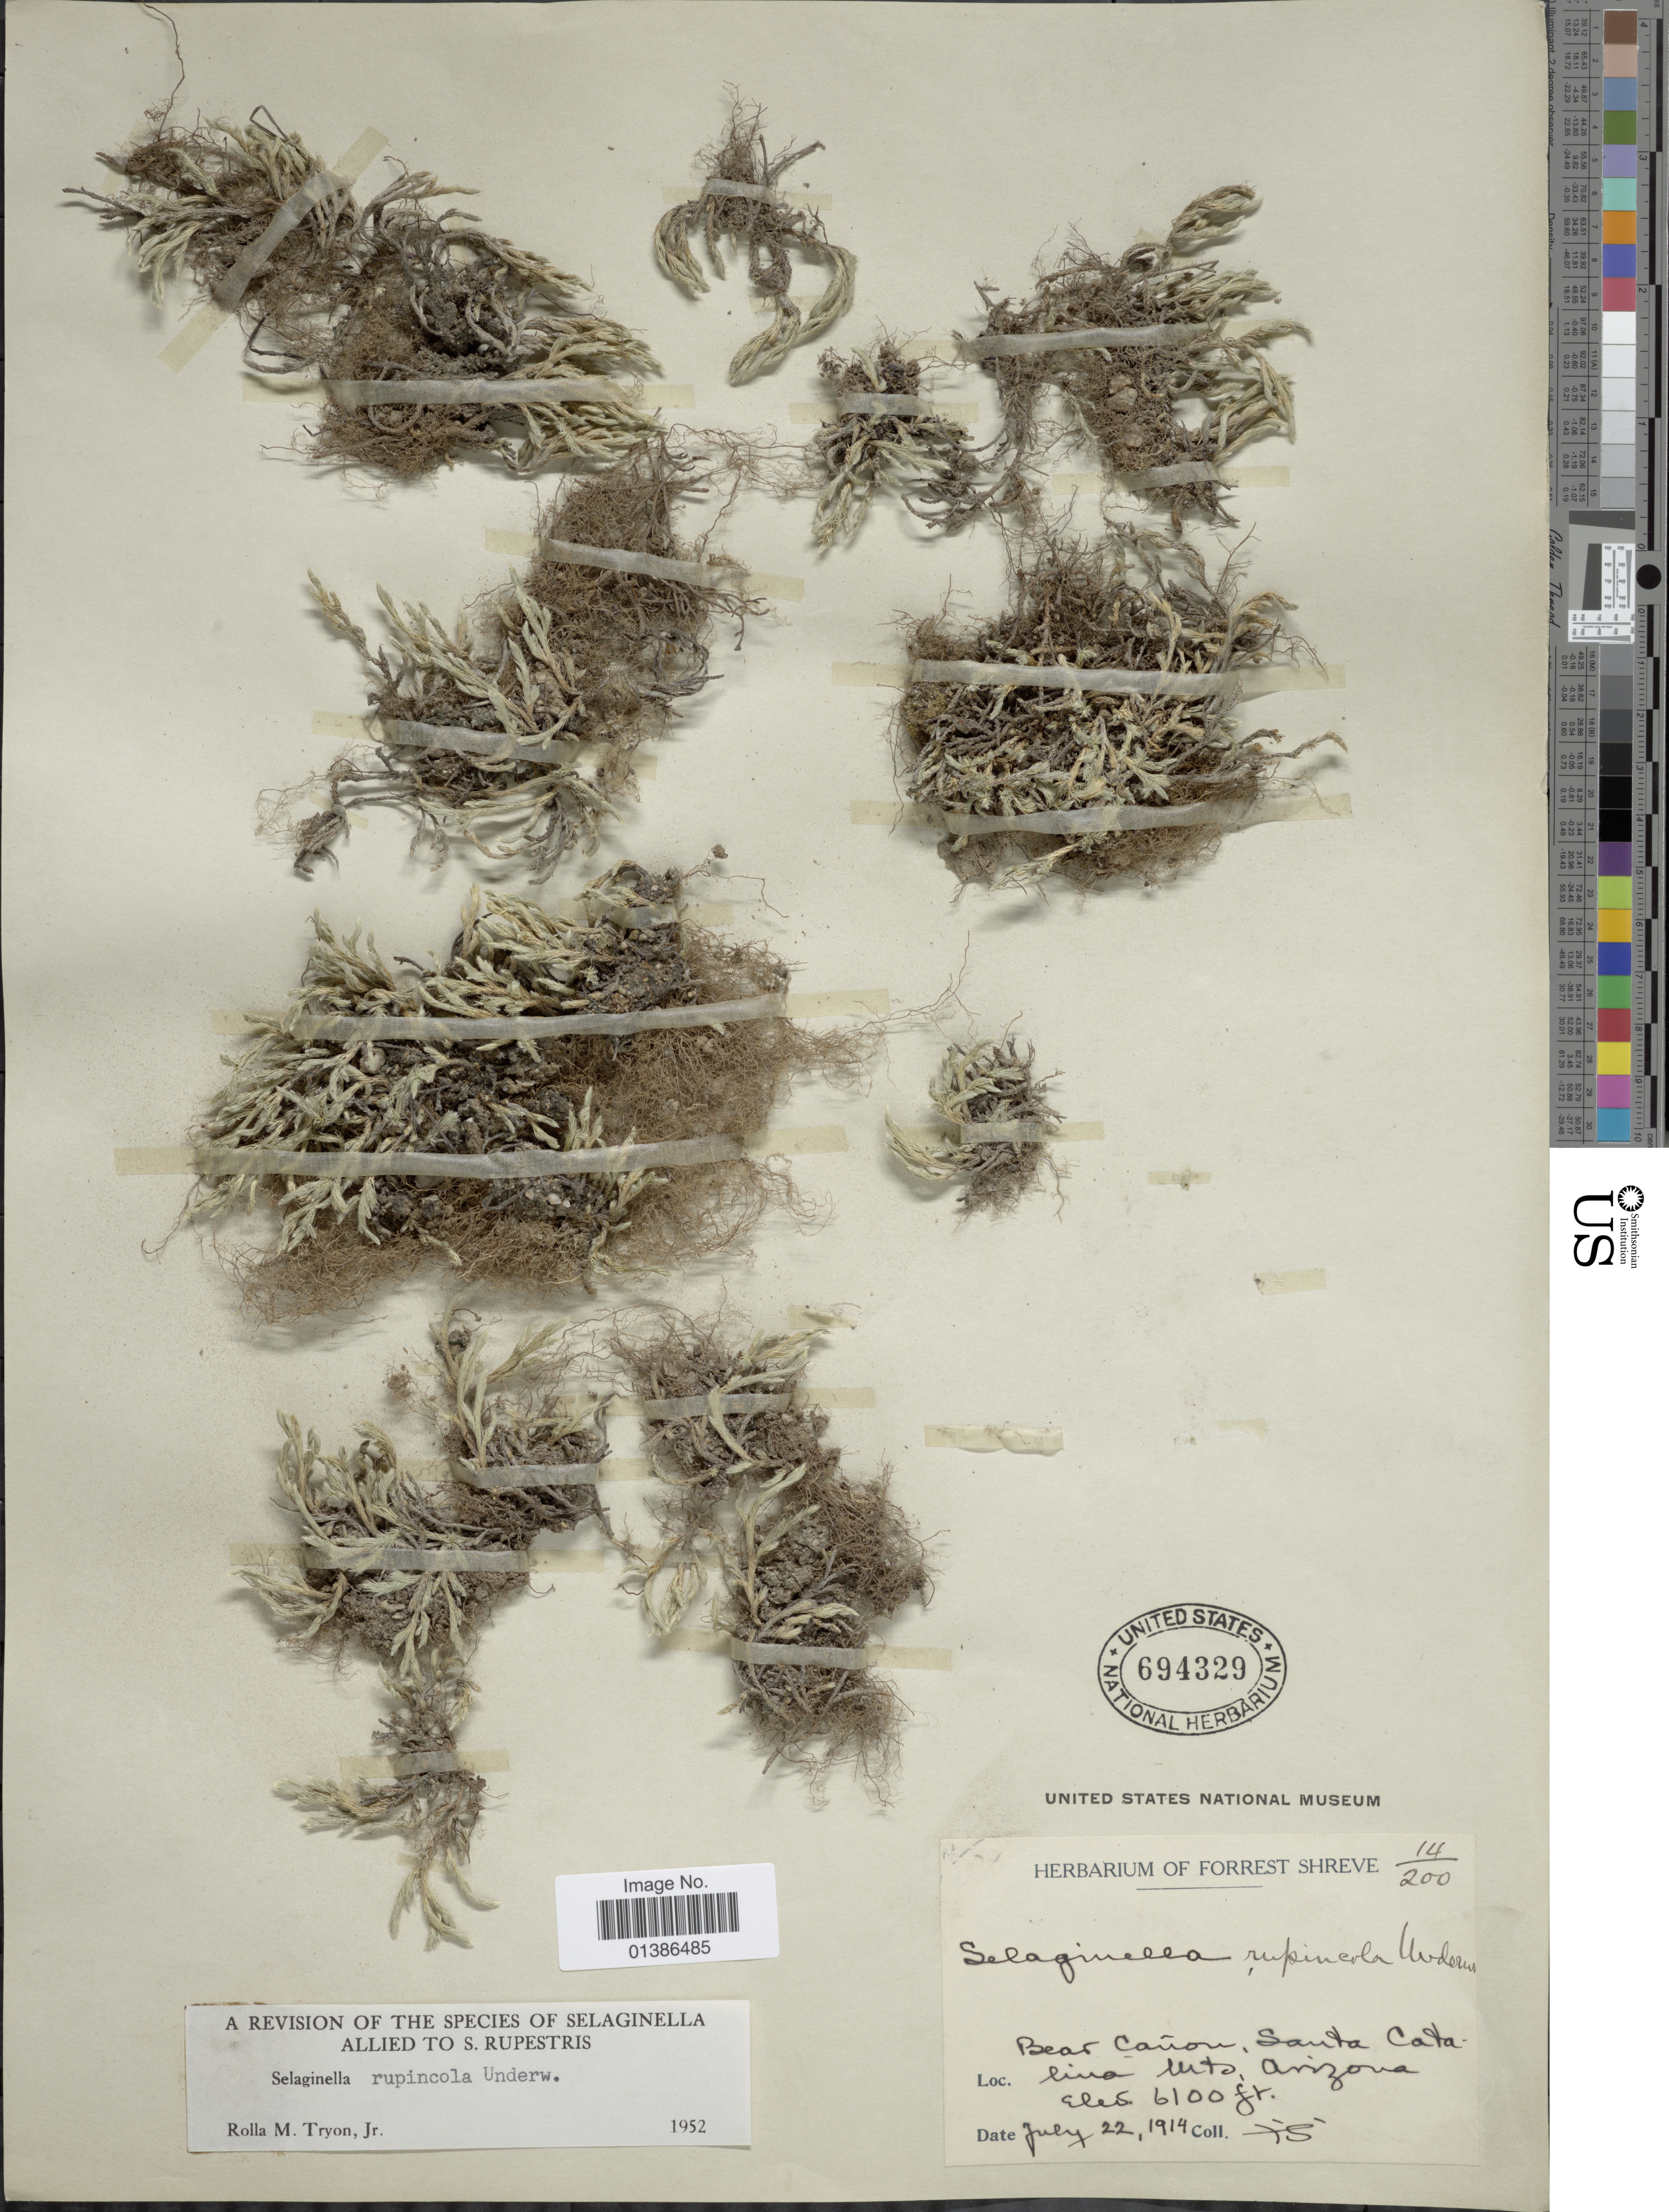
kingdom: Plantae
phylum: Tracheophyta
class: Lycopodiopsida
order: Selaginellales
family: Selaginellaceae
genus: Selaginella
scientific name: Selaginella rupincola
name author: Underw.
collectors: F. Shreve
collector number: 14/200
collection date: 1914-07-22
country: United States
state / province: Arizona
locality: Bear Cañon, Santa Catalina Mts.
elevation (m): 1859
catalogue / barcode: US 694329